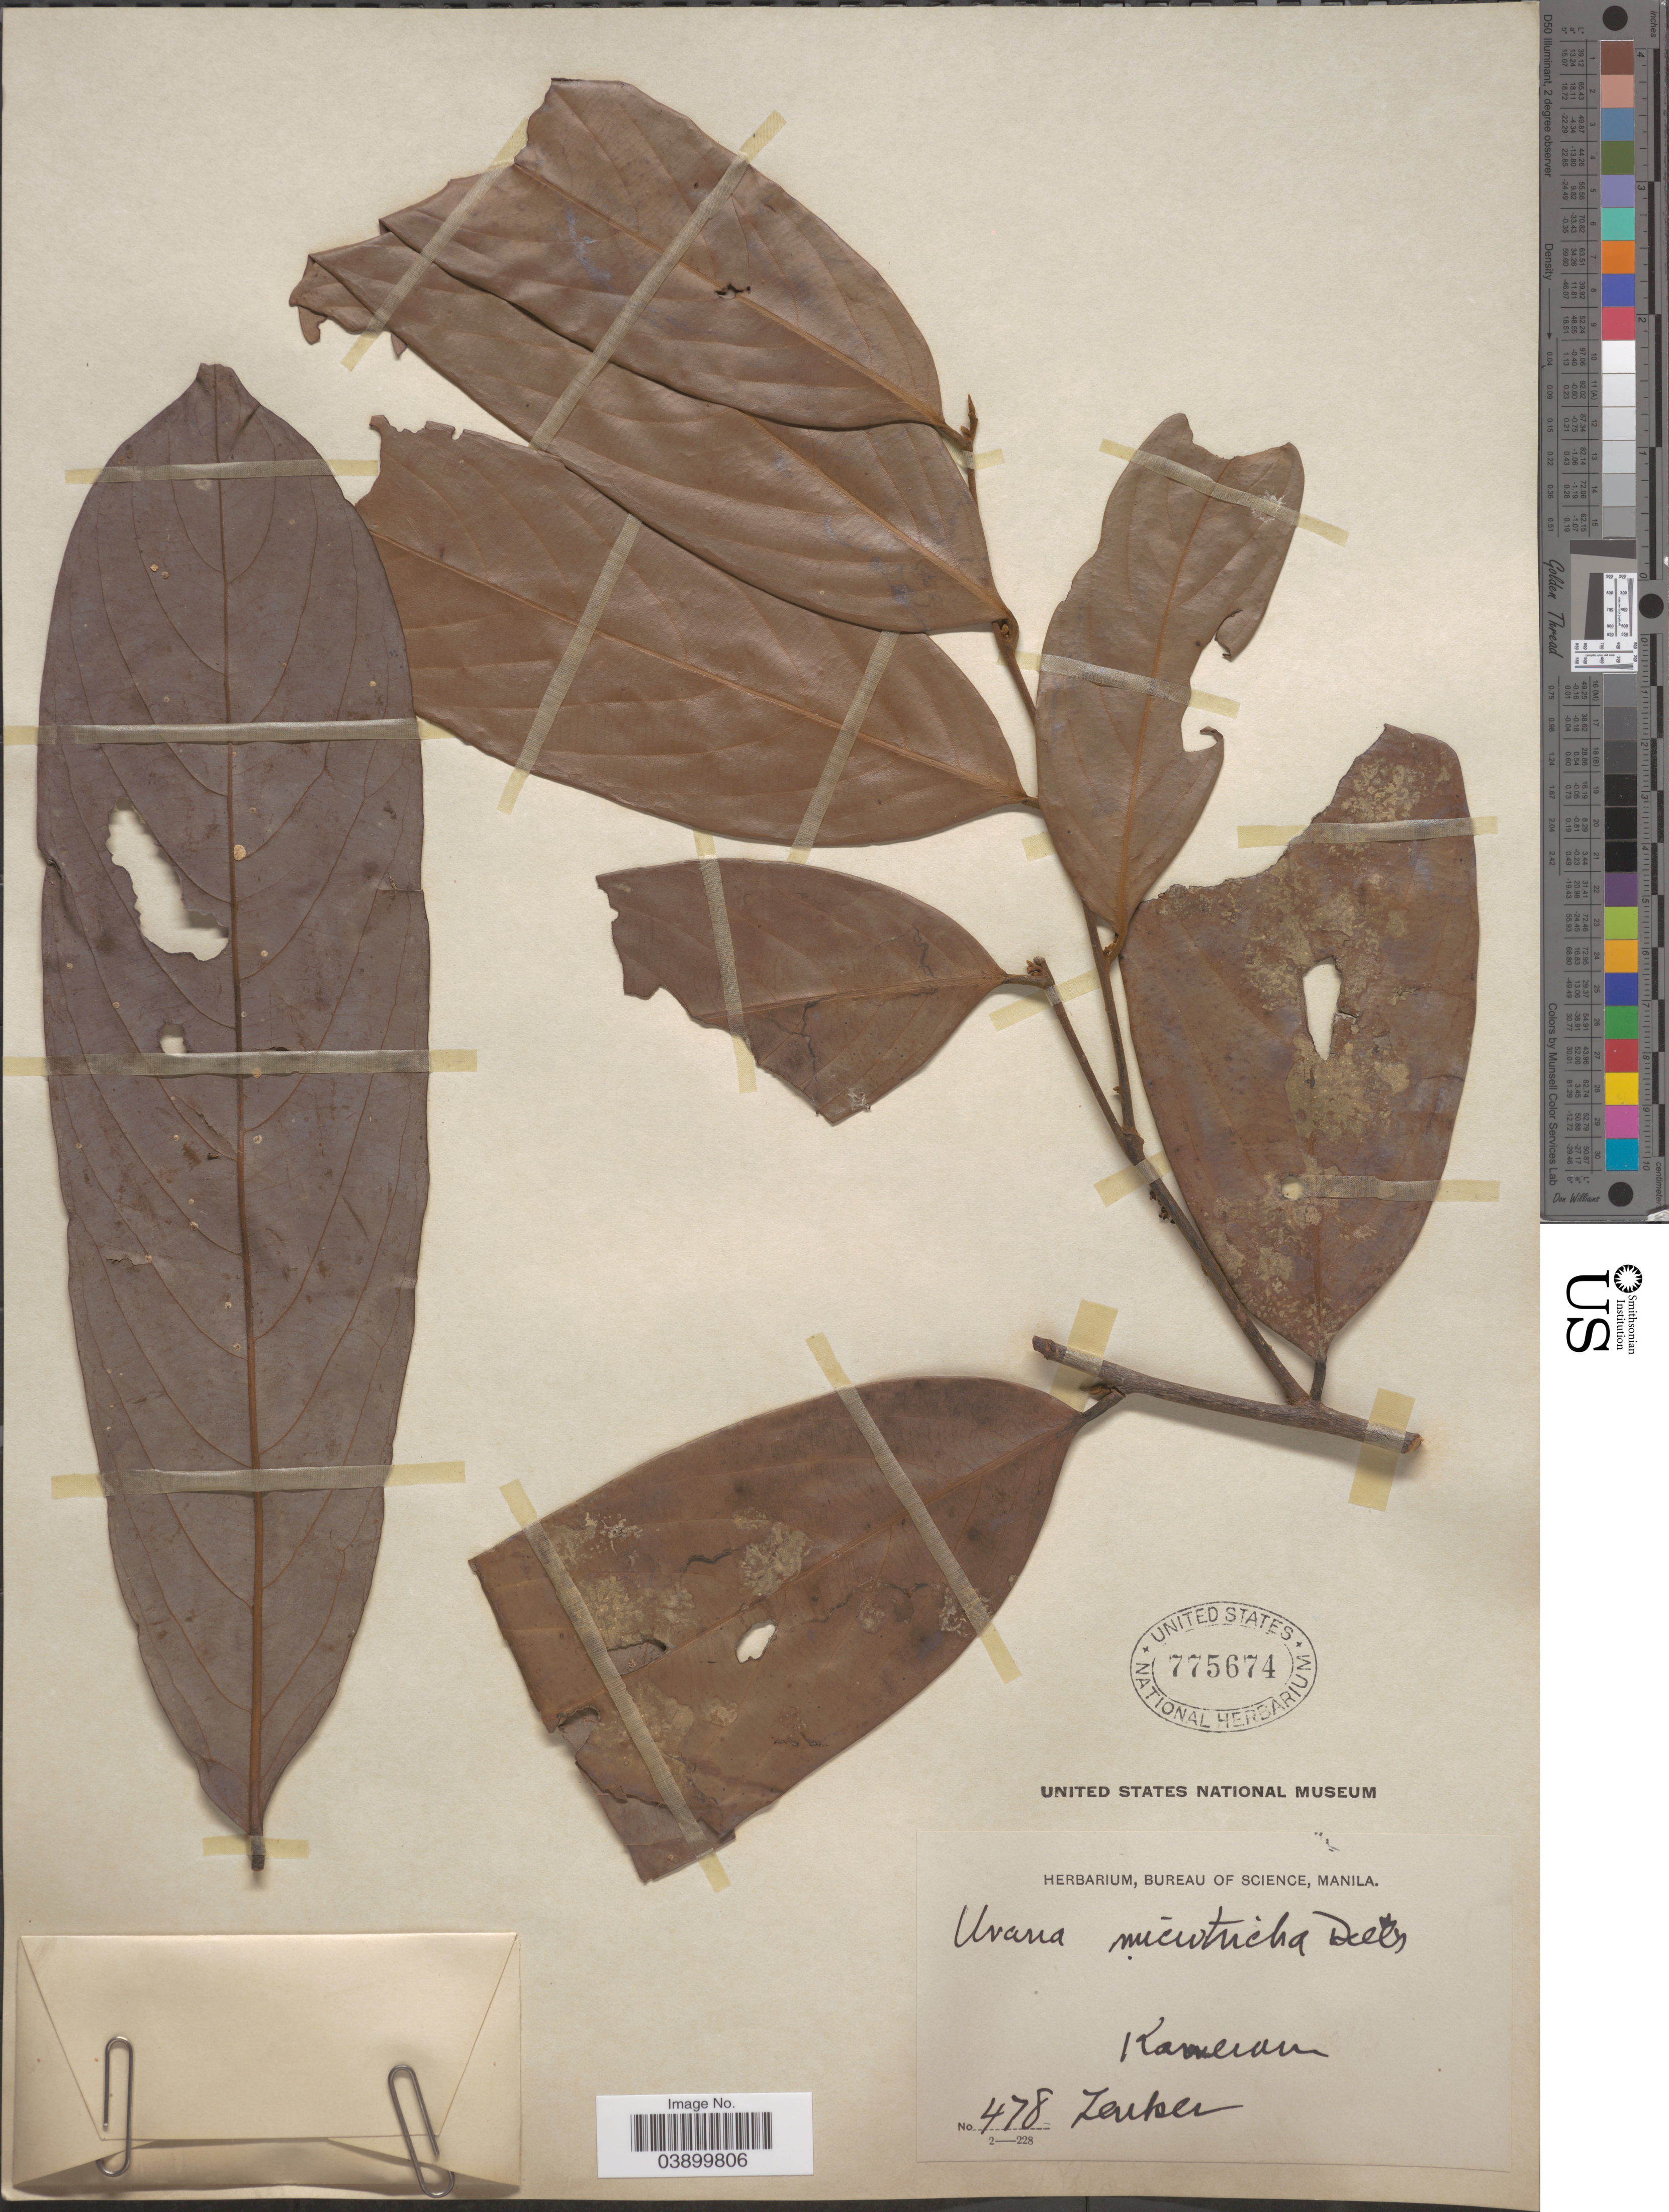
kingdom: Plantae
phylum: Tracheophyta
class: Magnoliopsida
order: Magnoliales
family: Annonaceae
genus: Uvaria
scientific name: Uvaria microtricha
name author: Engl. & Diels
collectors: Zenker, --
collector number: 478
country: Cameroon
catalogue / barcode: US 775674